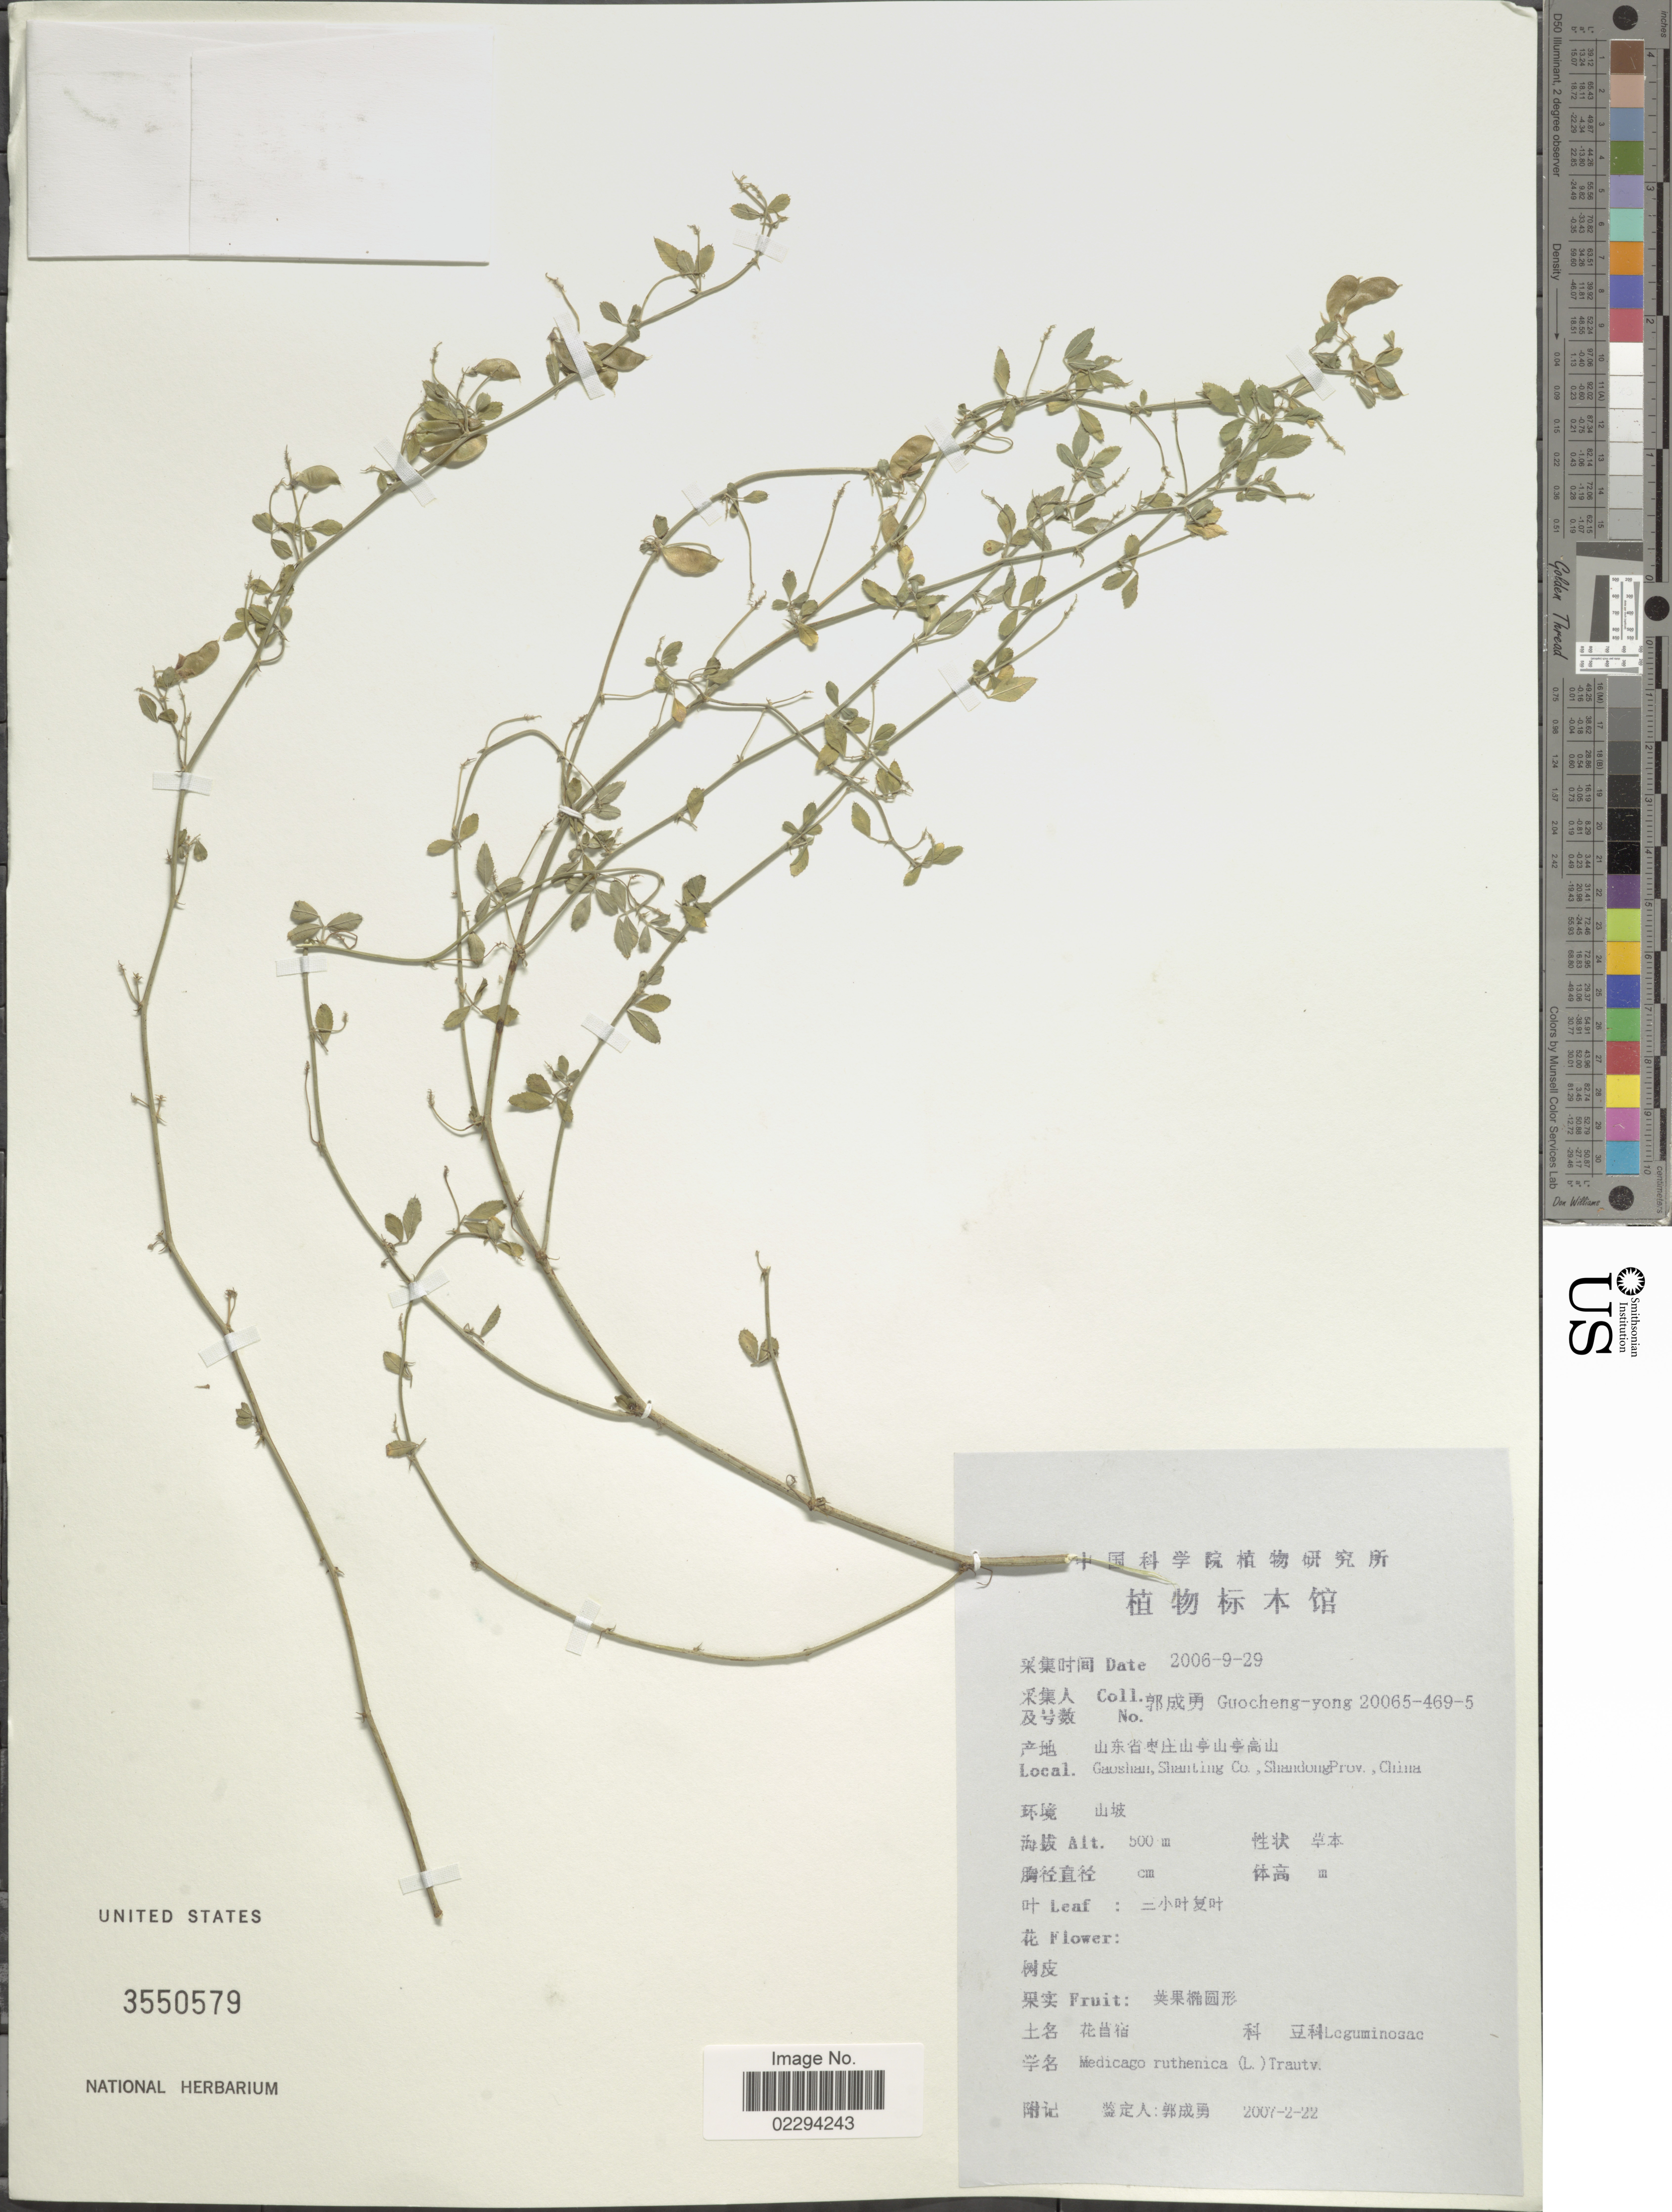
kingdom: Plantae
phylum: Tracheophyta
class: Magnoliopsida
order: Fabales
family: Fabaceae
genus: Medicago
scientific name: Medicago ruthenica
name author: (L.) Trautv.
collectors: Guo cheng-yong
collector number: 20065-469-5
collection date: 2006-09-29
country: China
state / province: Shandong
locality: Gaoshan, Shanting Co.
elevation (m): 500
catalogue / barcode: US 3550579